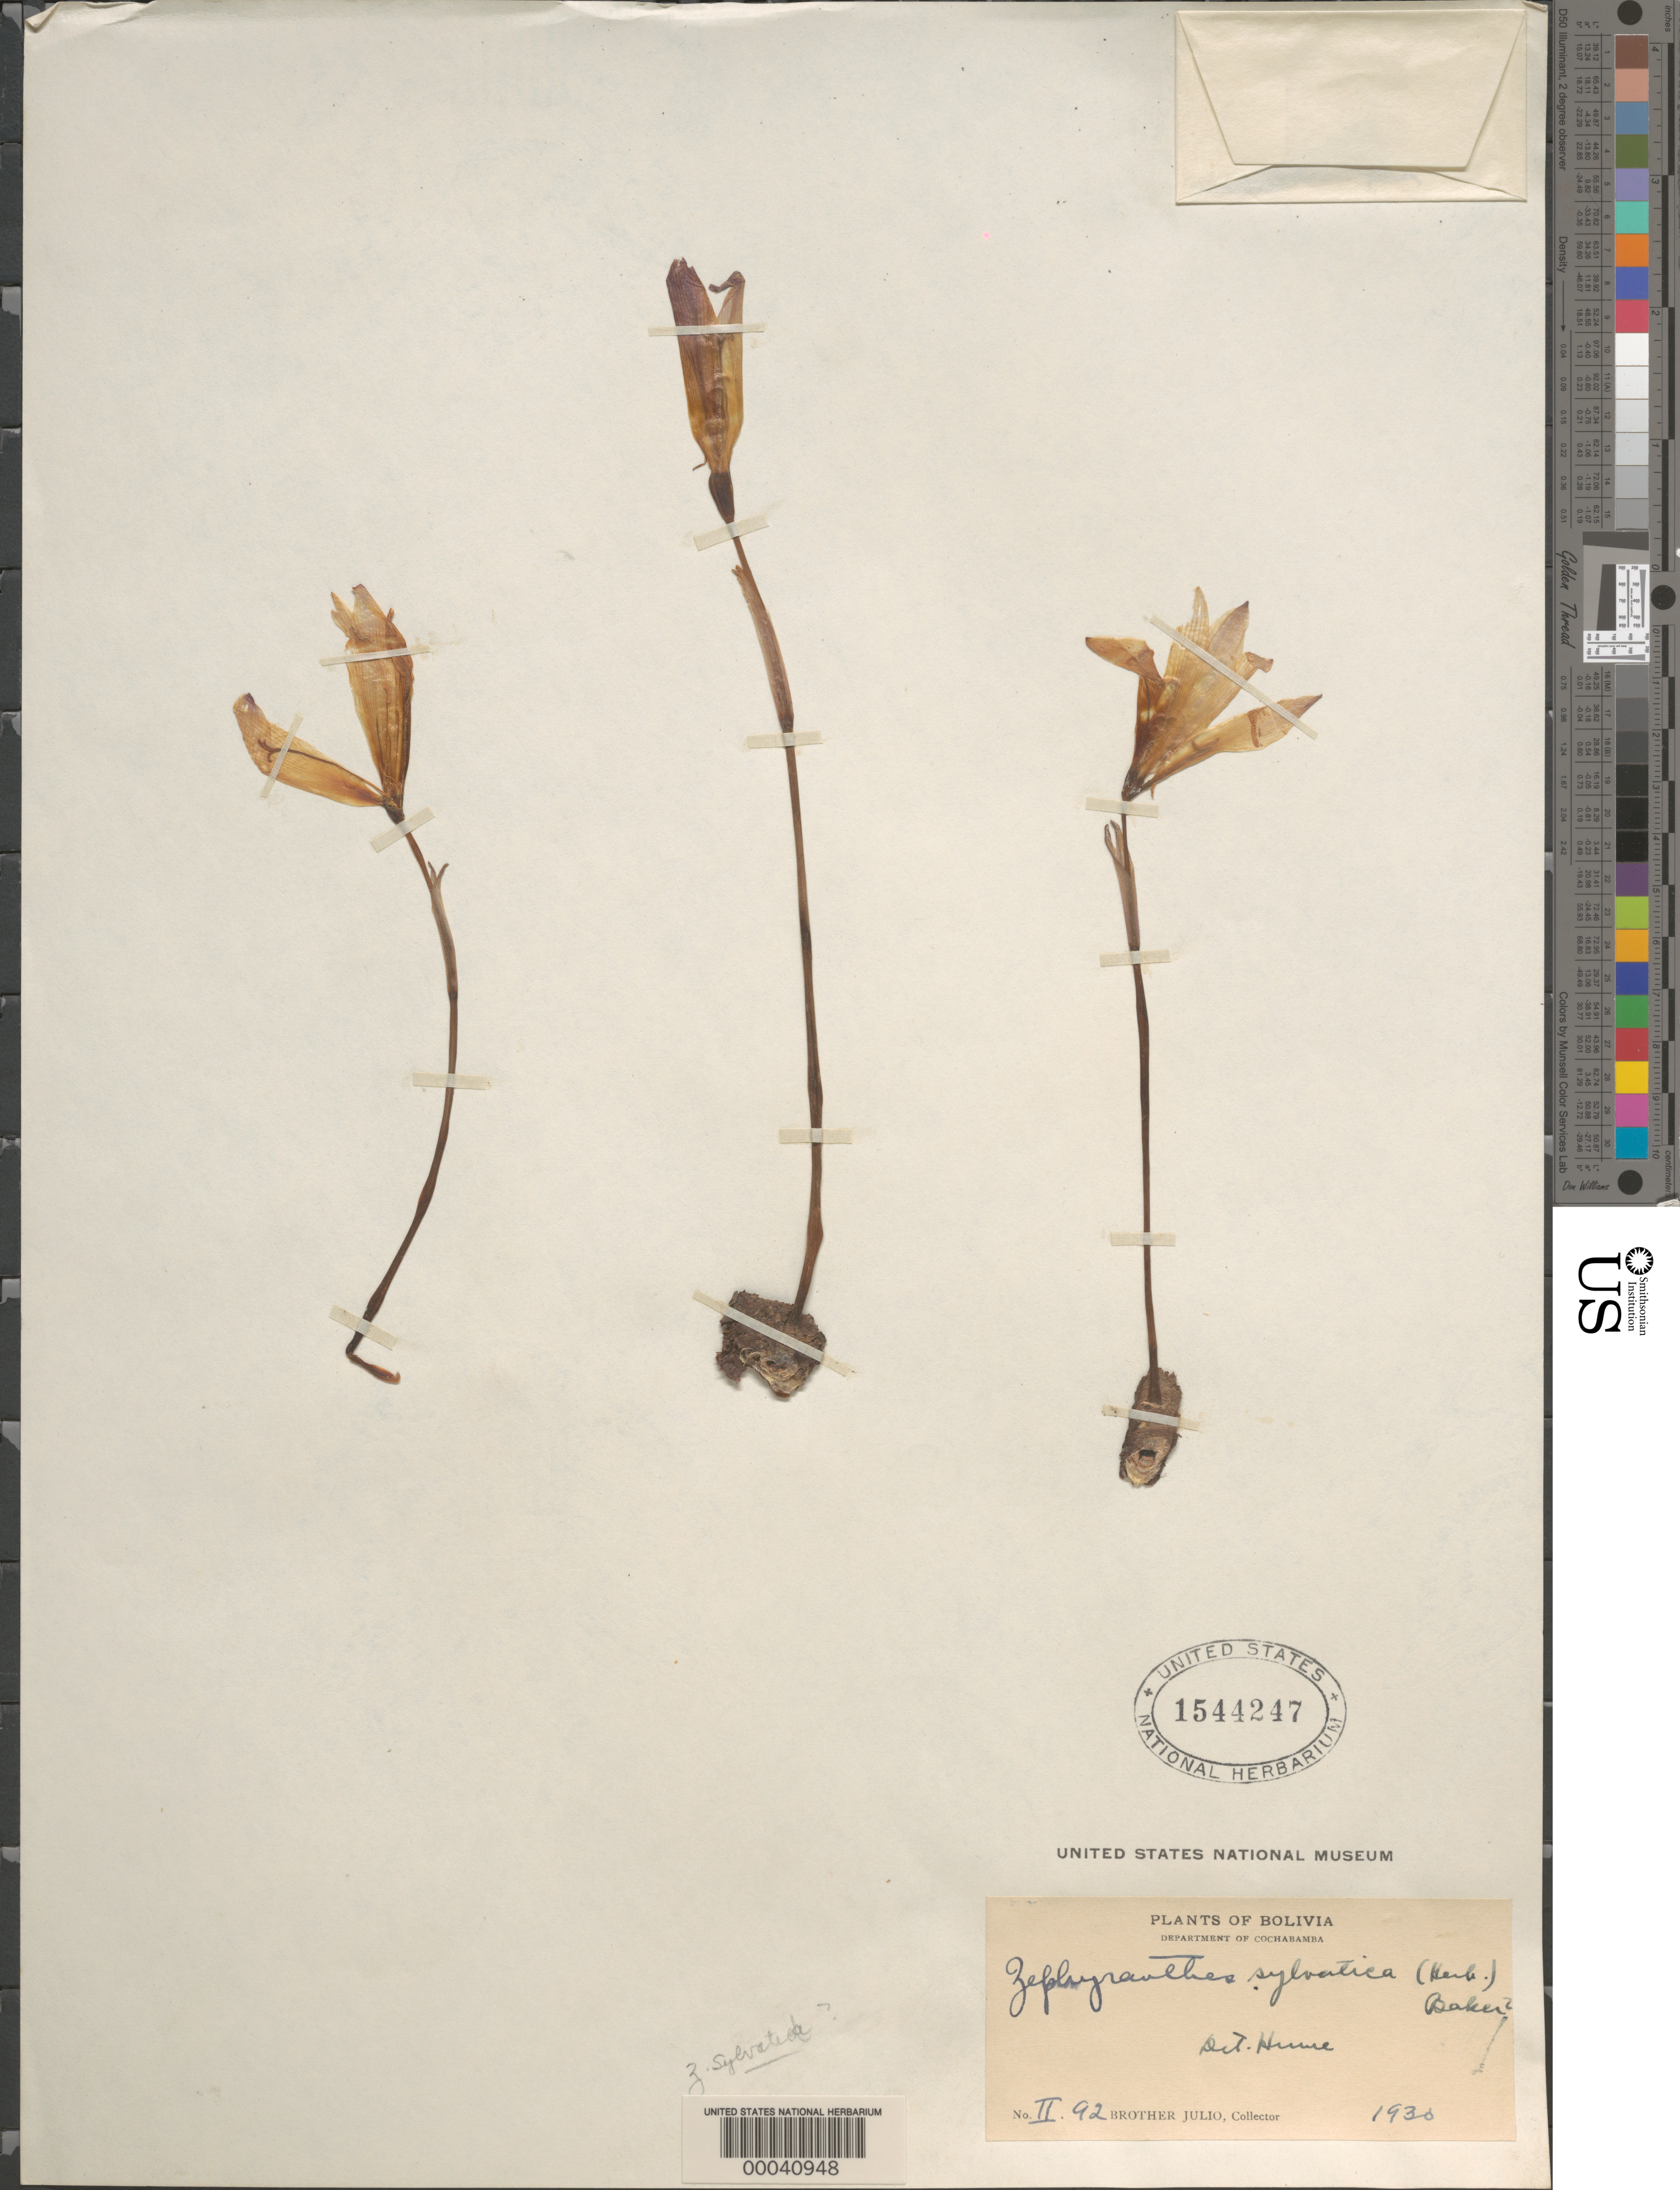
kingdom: Plantae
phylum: Tracheophyta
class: Liliopsida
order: Asparagales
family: Amaryllidaceae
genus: Zephyranthes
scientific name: Zephyranthes sylvatica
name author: Baker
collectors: Bro. Julio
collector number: Ii 92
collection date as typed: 1930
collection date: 1930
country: Bolivia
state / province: Cochabamba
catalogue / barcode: US 1544247